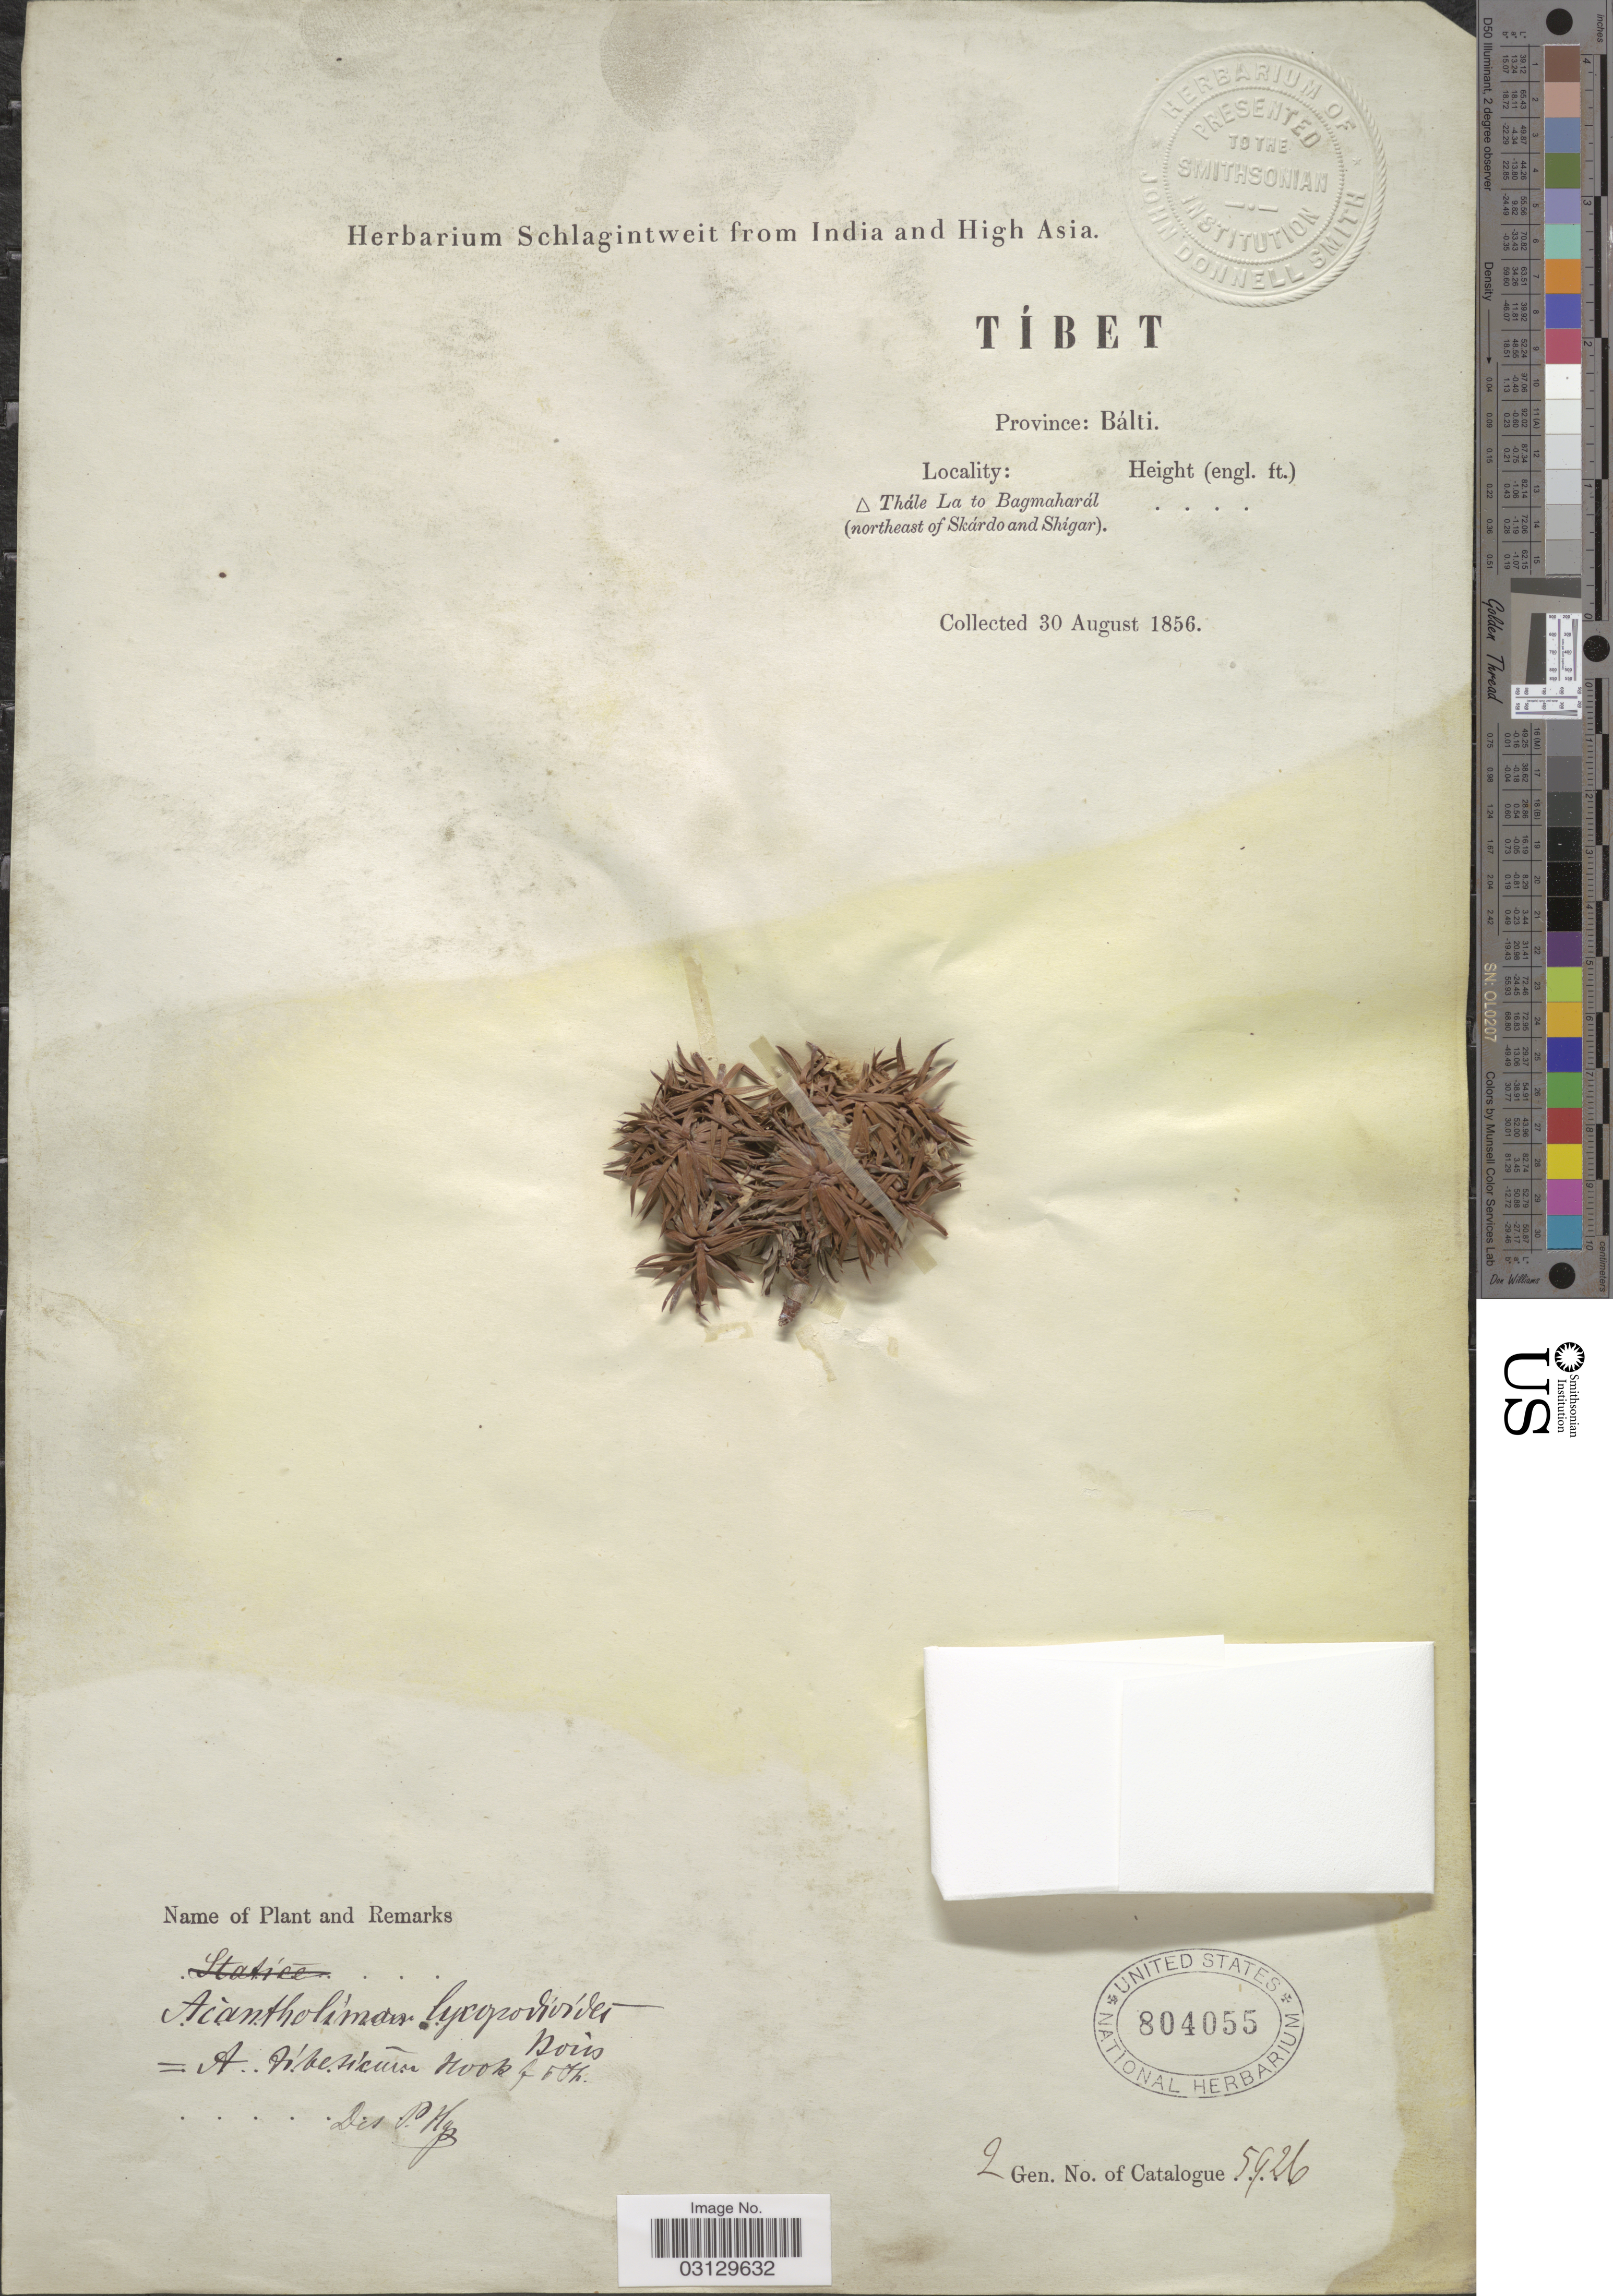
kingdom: Plantae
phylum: Tracheophyta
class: Magnoliopsida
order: Caryophyllales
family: Plumbaginaceae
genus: Acantholimon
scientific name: Acantholimon lycopodioides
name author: (Girard) Boiss.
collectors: ex herb. Schlagintweit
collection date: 1856-08-30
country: China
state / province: Xizang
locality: Tíbet. Province: Bálti. Thále La to Bagmaharál (northeast of Skárdo and Shígar).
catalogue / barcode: US 804055